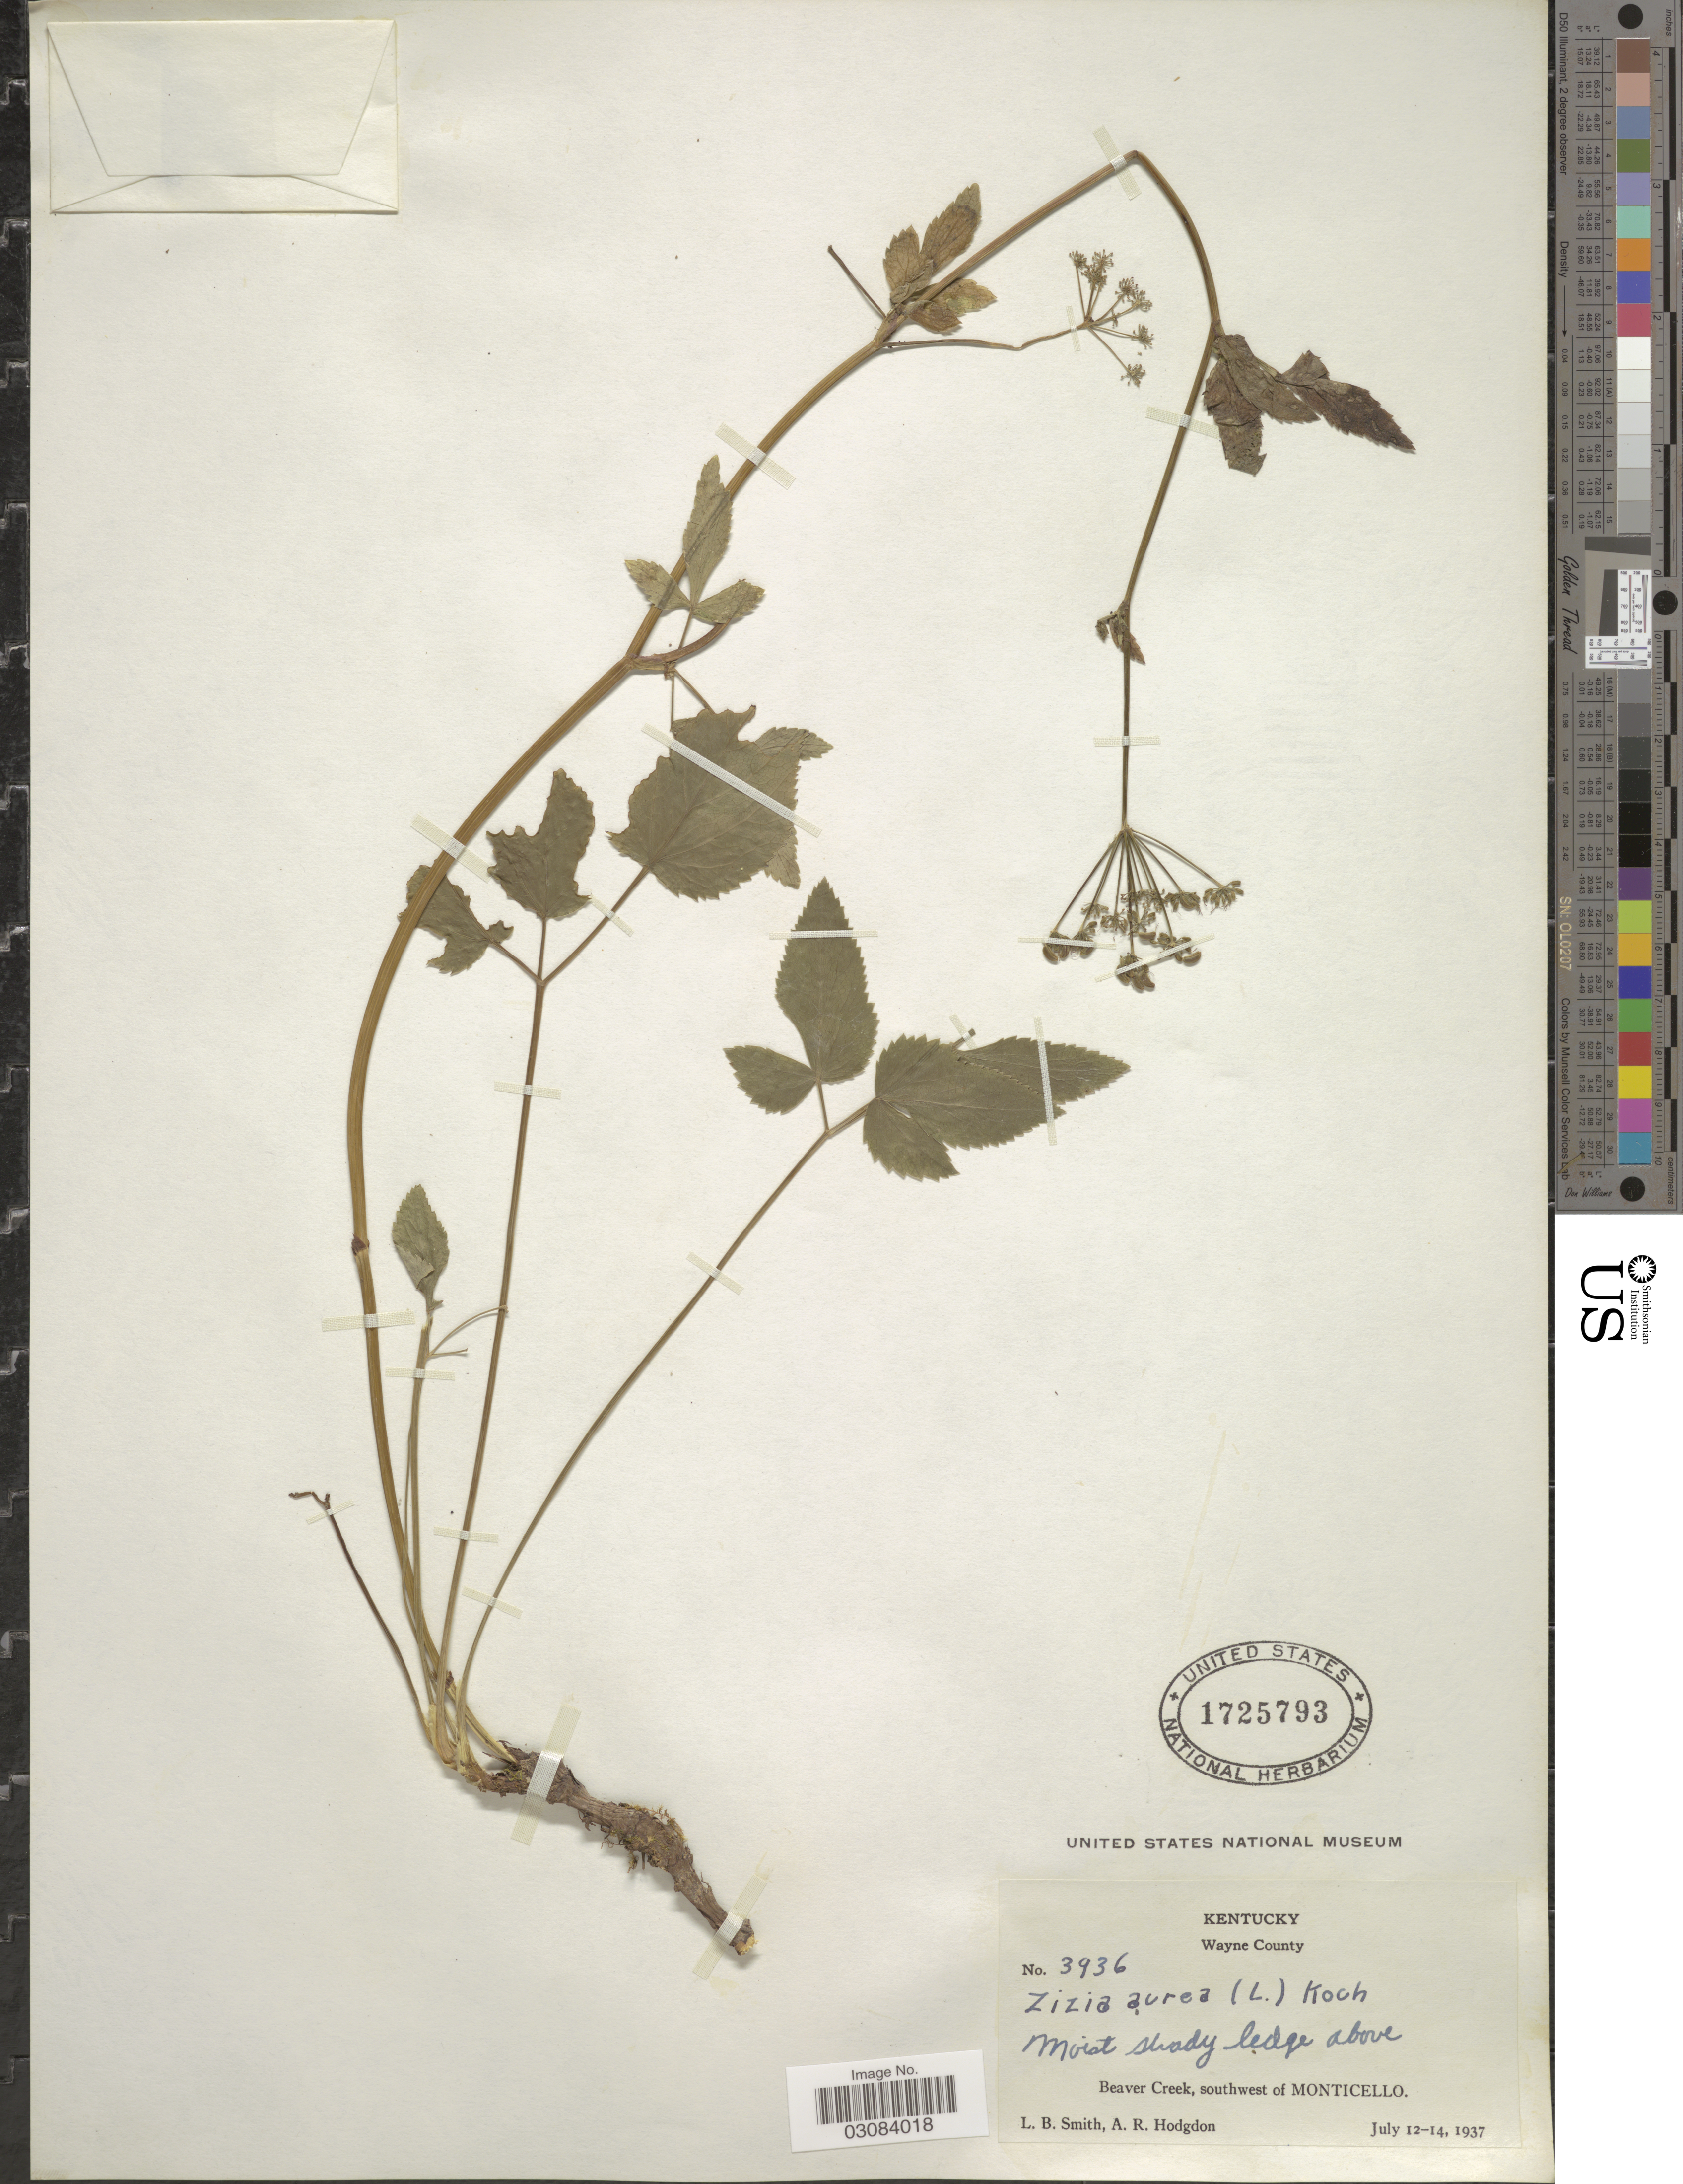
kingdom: Plantae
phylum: Tracheophyta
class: Magnoliopsida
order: Apiales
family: Apiaceae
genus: Zizia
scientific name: Zizia aurea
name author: (L.) Koch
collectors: L. Smith & A. R. Hodgdon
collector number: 3936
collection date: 1937-07-12/1937-07-14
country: United States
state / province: Kentucky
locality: Wayne County. Beaver Creek, southwest of Monticello.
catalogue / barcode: US 1725793